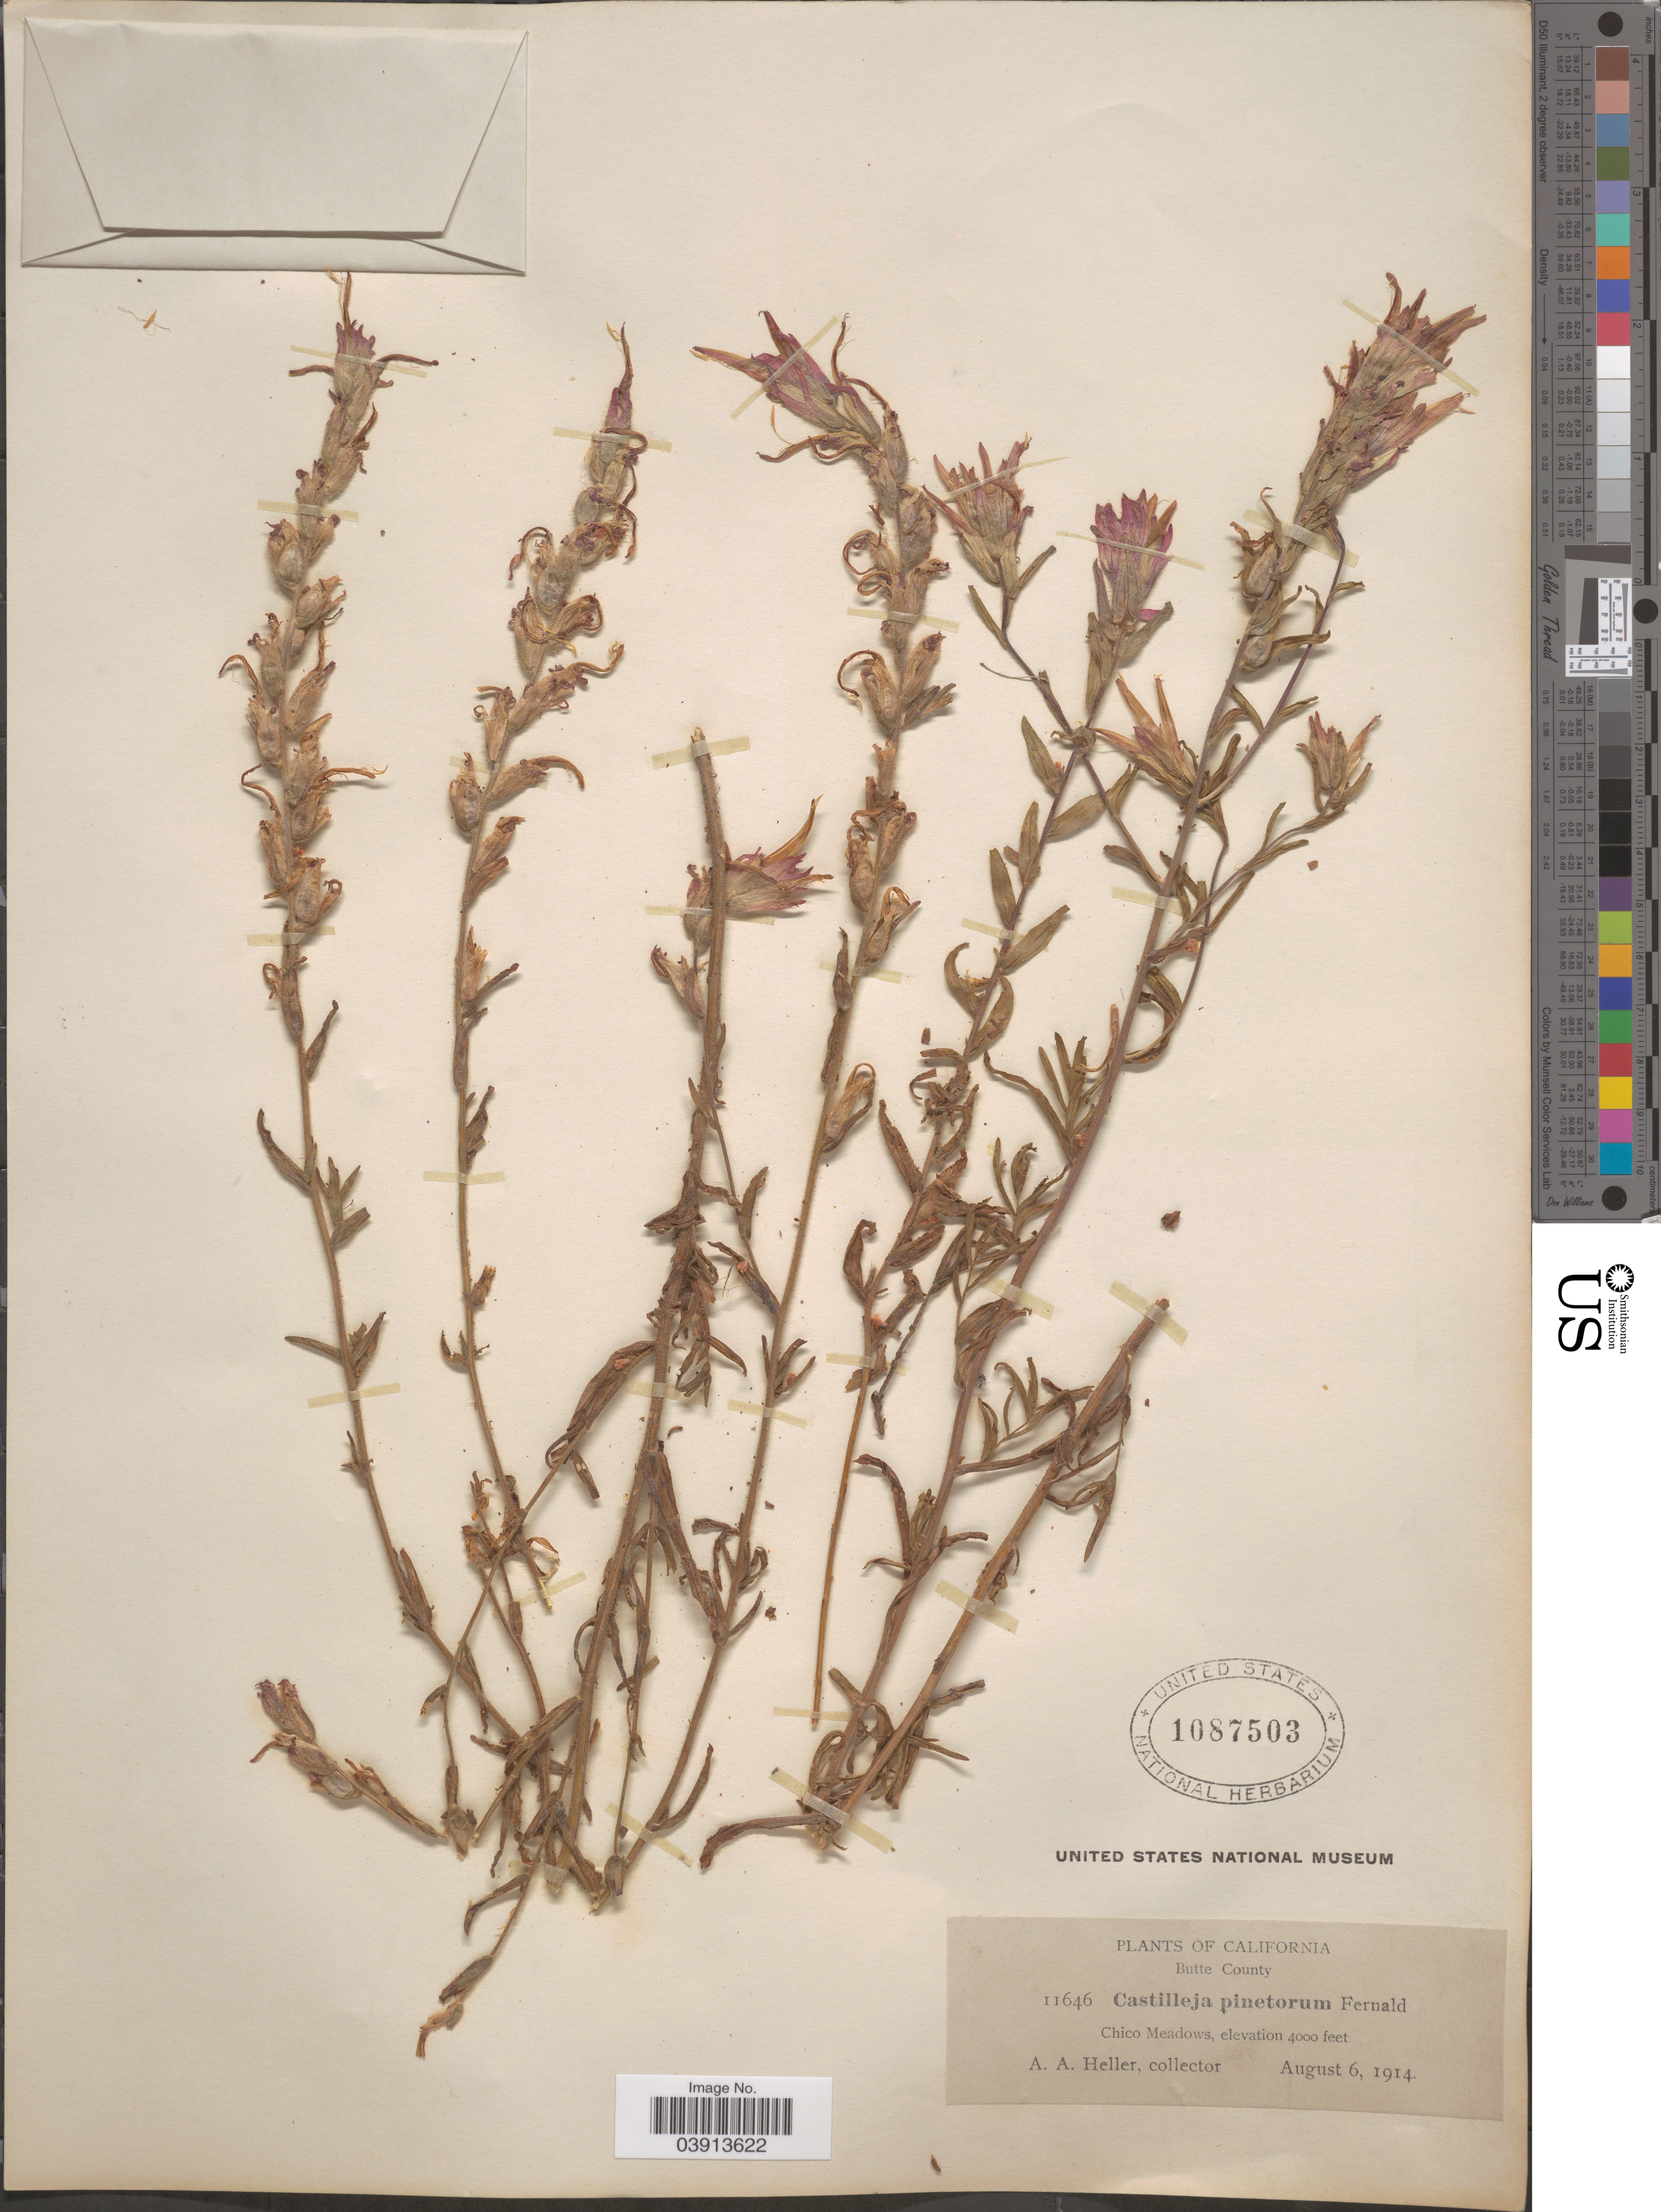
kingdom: Plantae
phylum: Tracheophyta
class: Magnoliopsida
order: Lamiales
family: Orobanchaceae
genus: Castilleja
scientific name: Castilleja pinetorum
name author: Fernald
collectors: A. A. Heller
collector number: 11646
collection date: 1914-08-06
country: United States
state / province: California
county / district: Butte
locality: Butte County. Chico Meadows.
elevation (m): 1219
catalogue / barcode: US 1087503